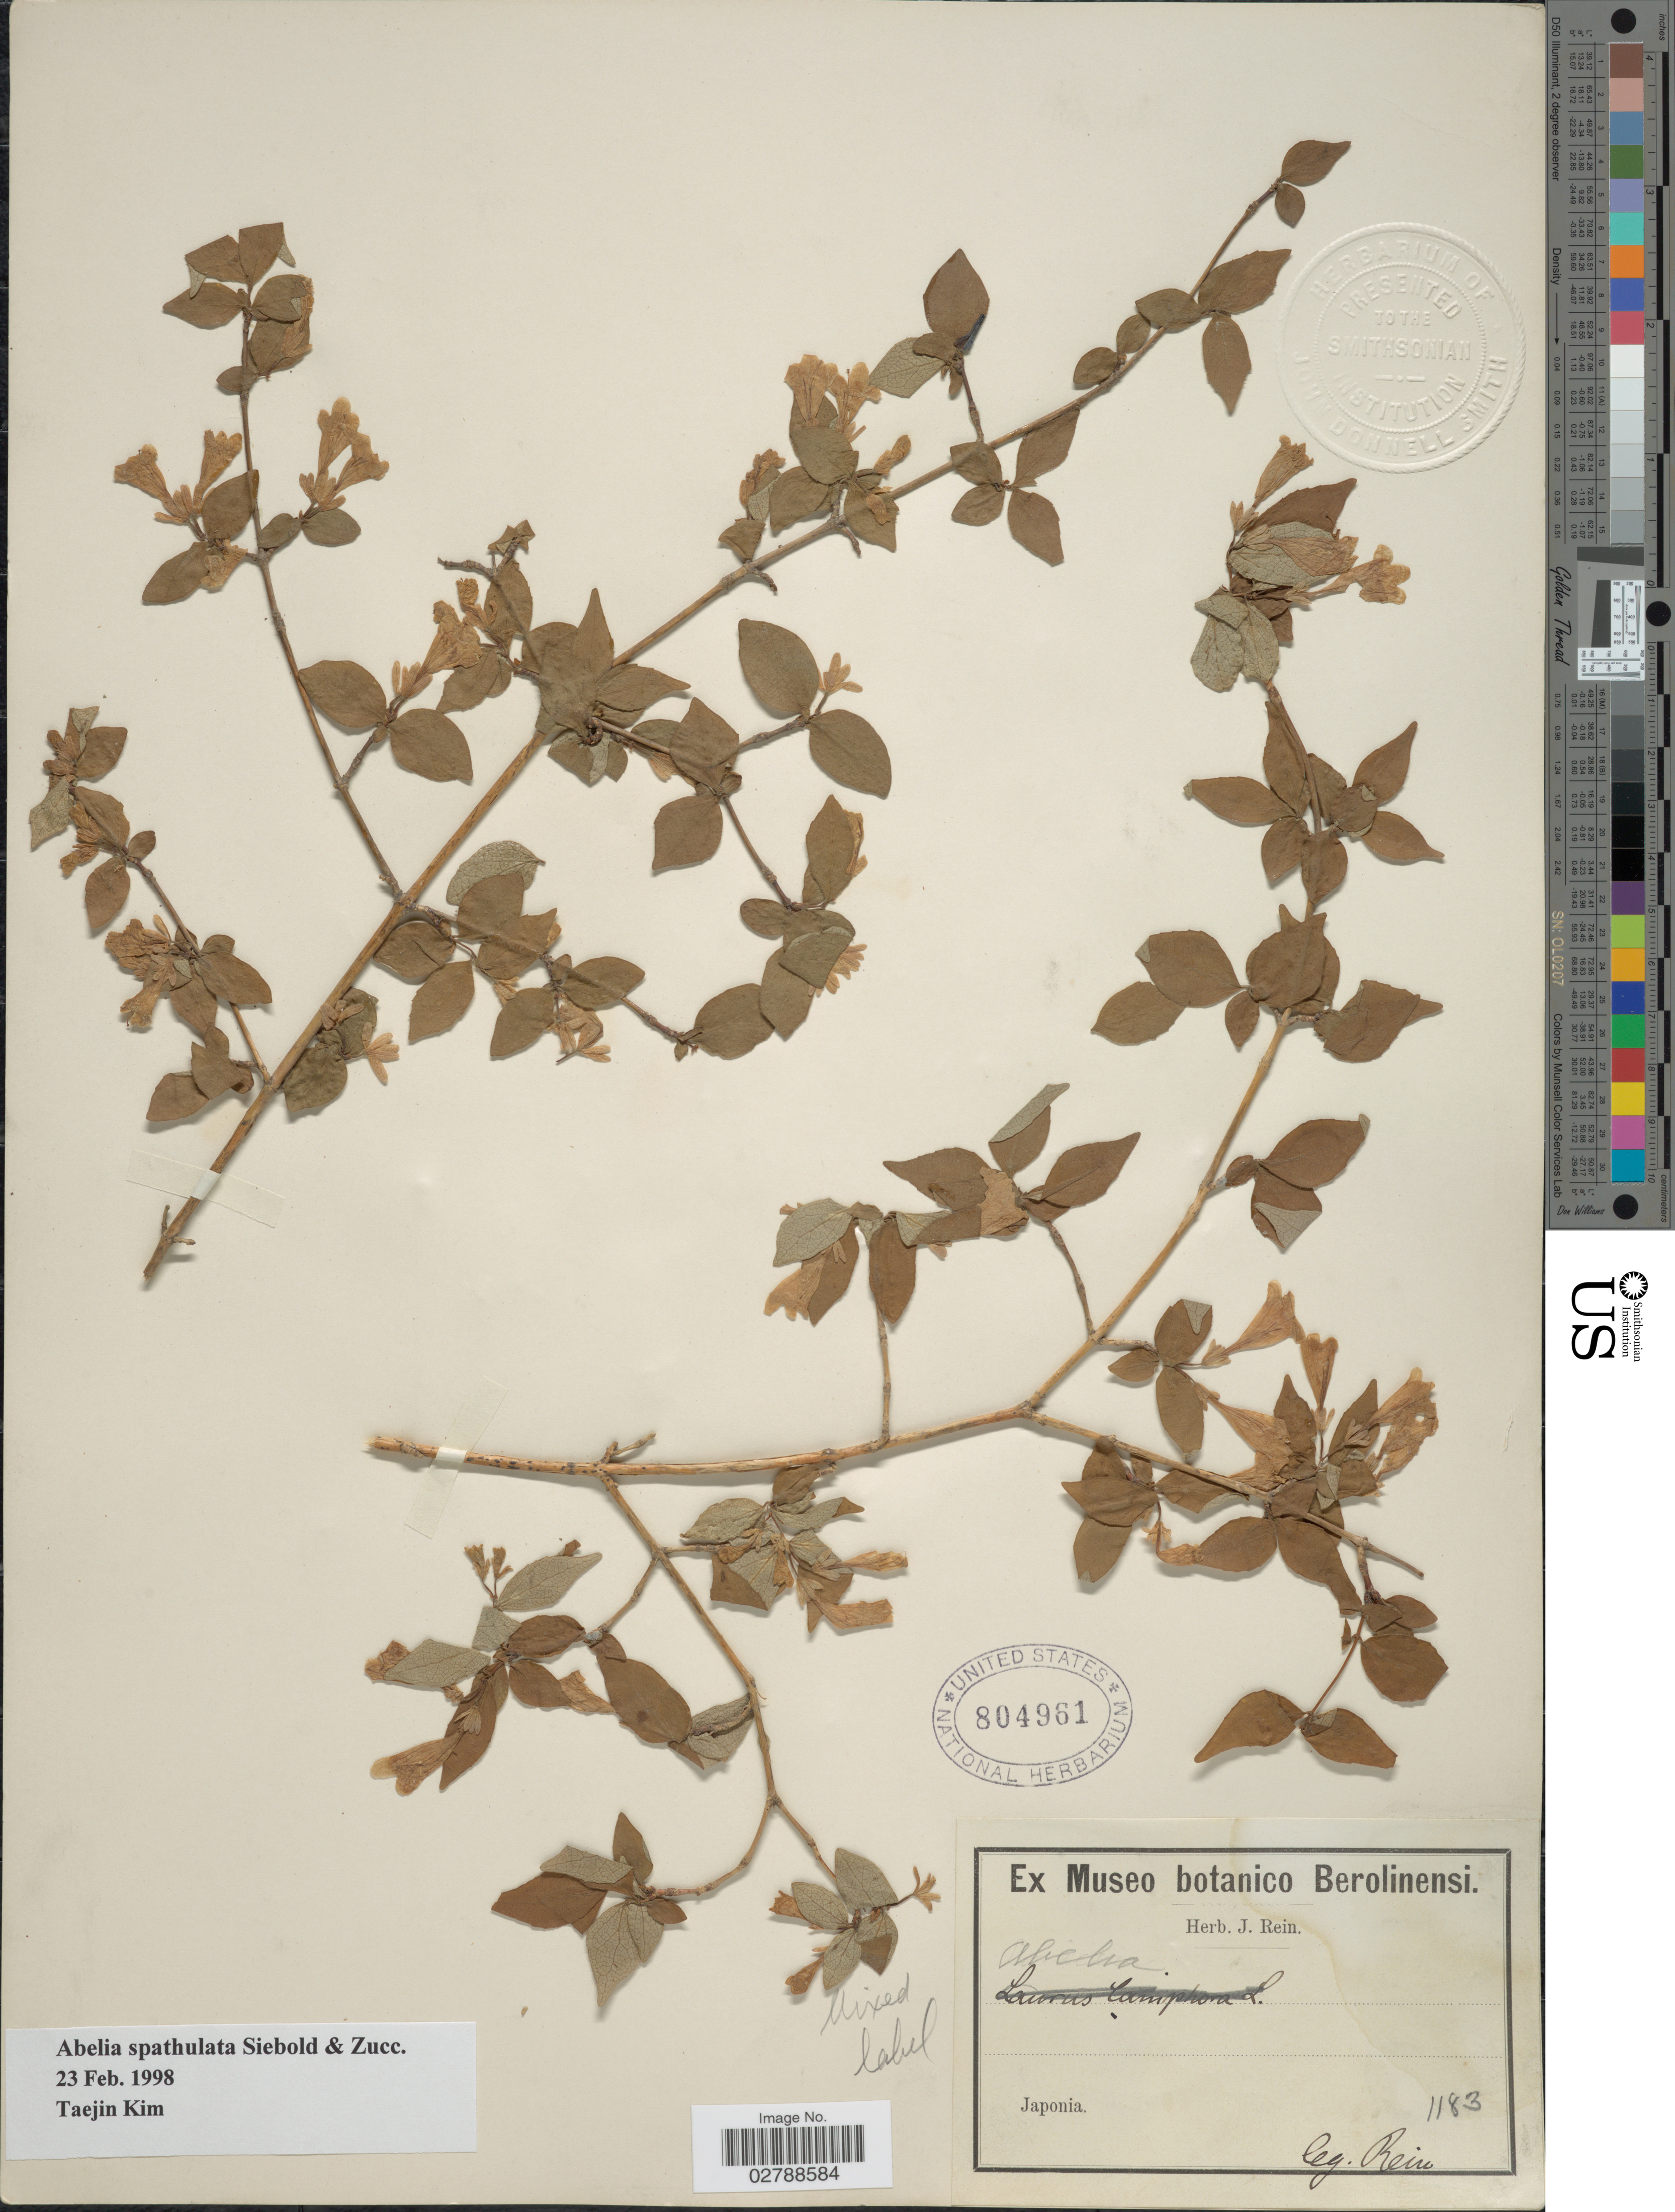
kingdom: Plantae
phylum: Tracheophyta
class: Magnoliopsida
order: Dipsacales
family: Caprifoliaceae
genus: Abelia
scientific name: Abelia spathulata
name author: Siebold & Zucc.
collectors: J. Rein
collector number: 1183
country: Japan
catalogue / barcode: US 804961